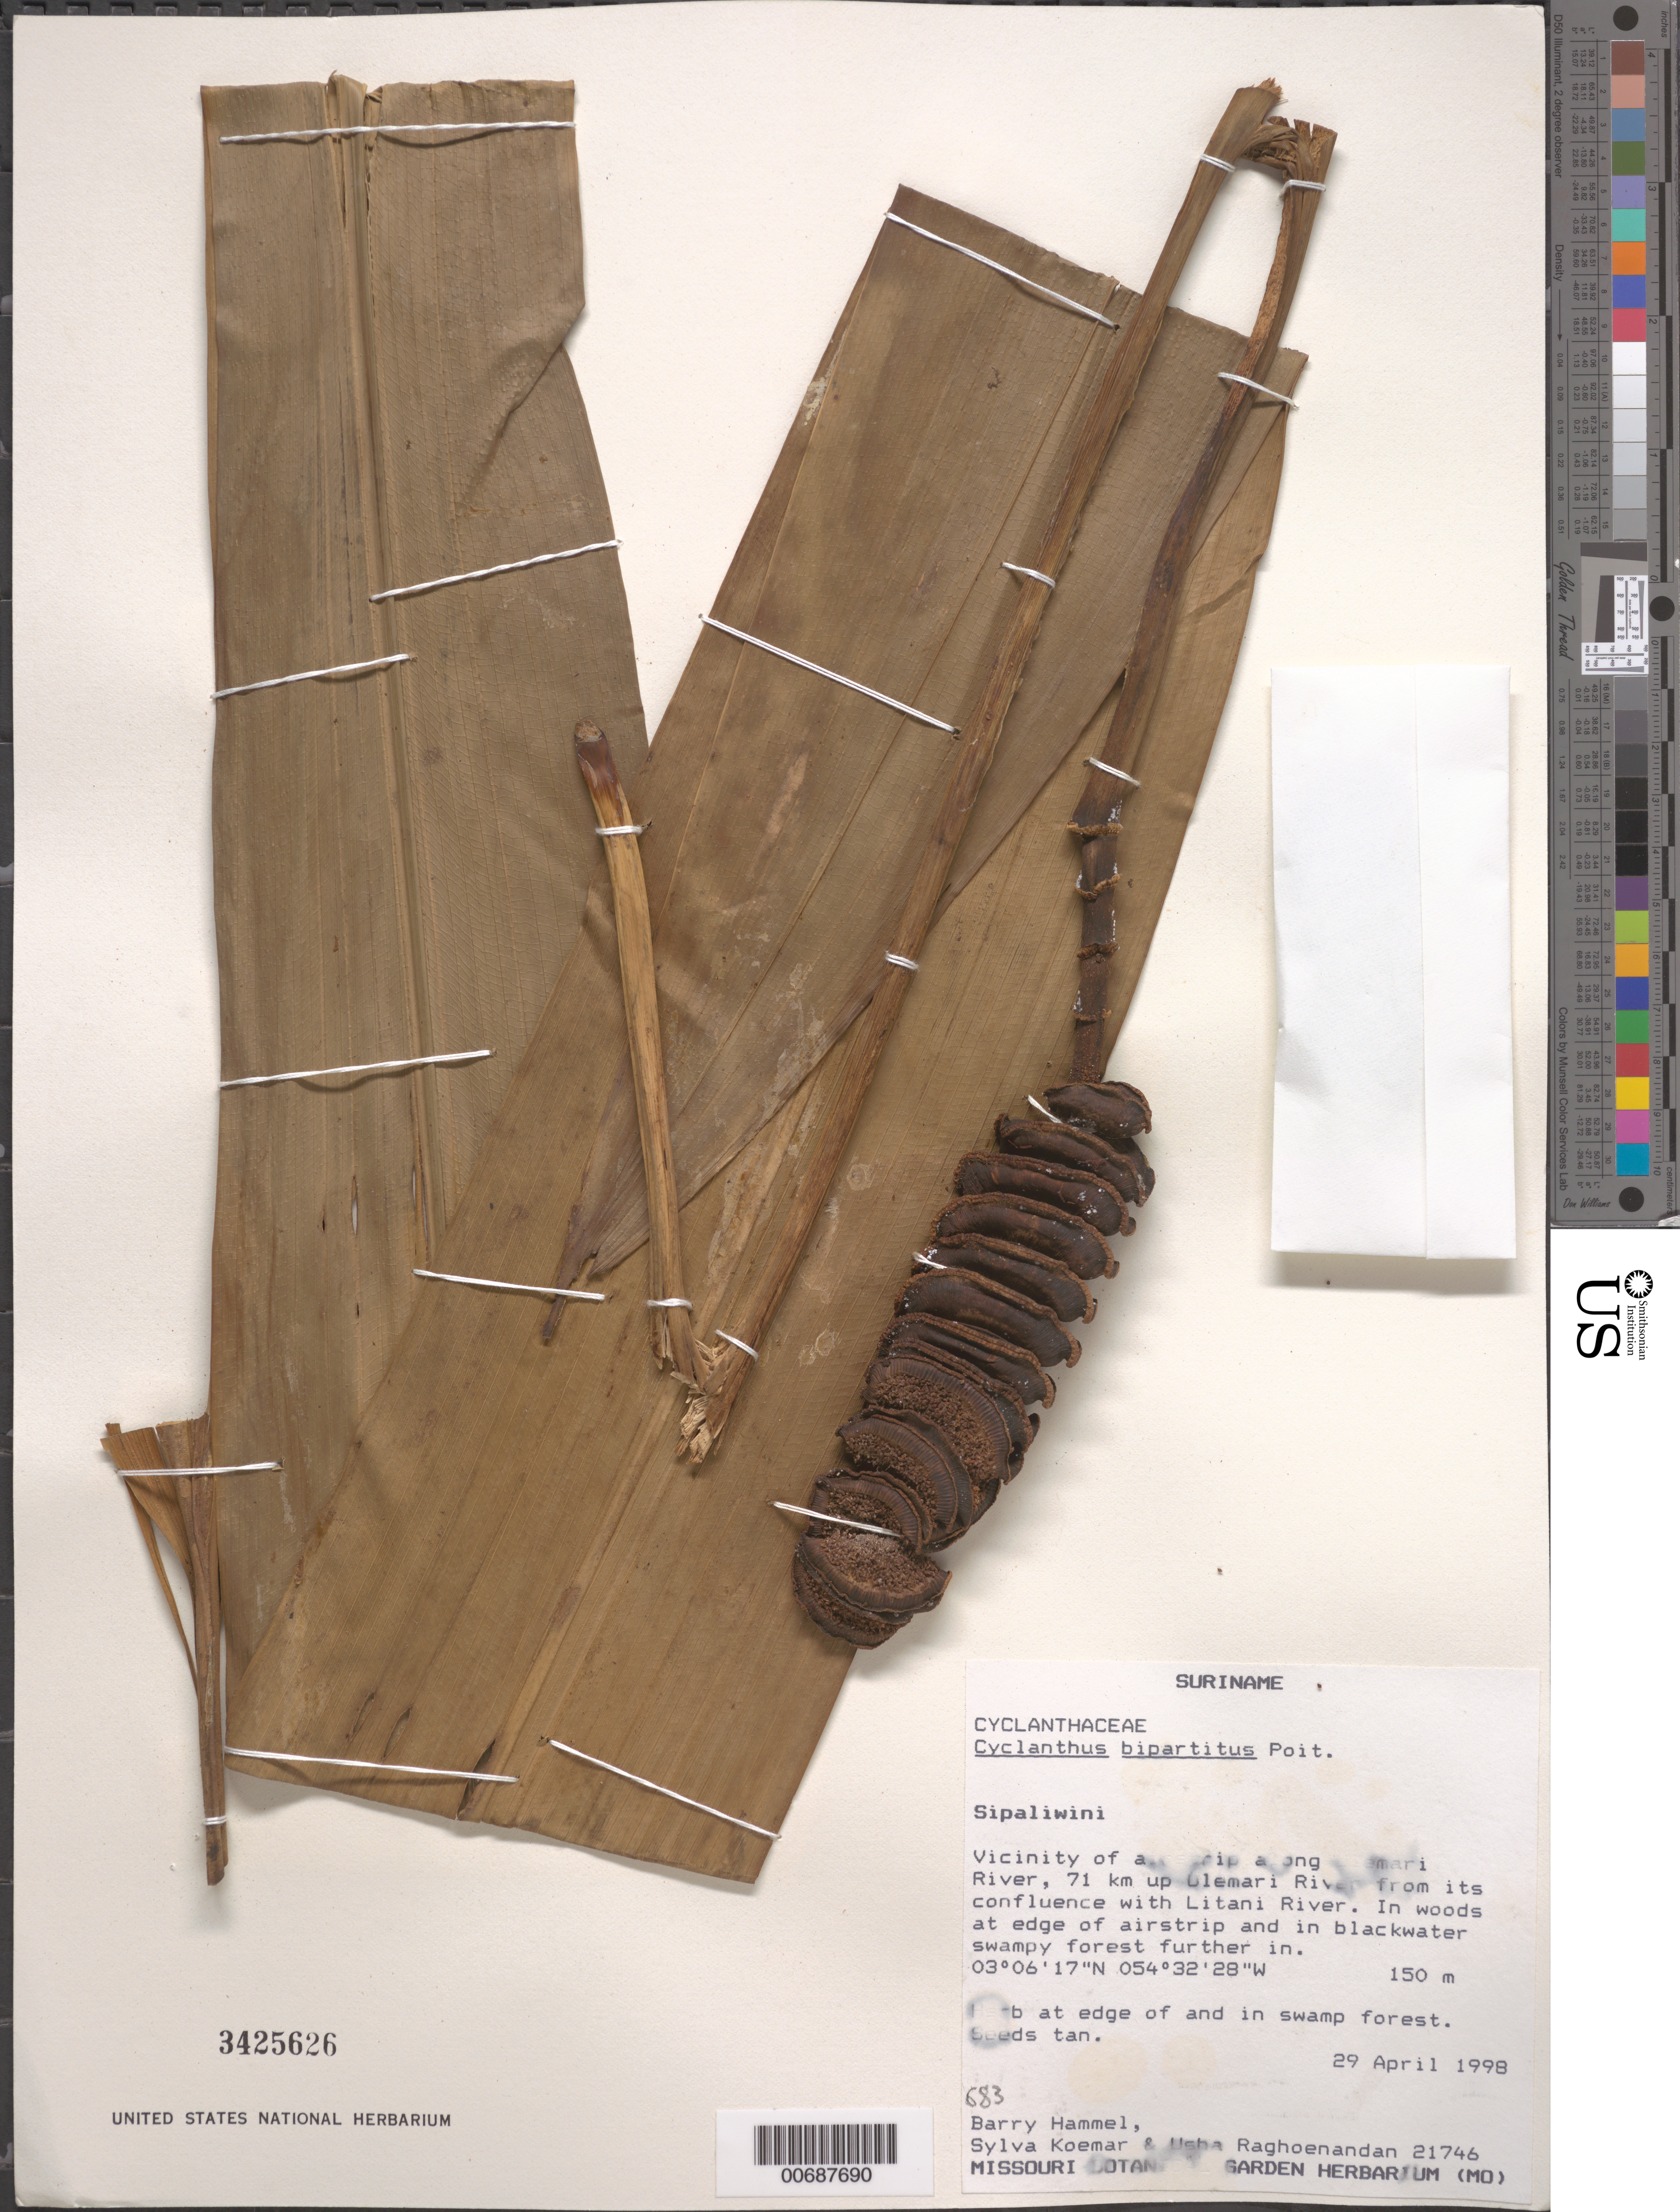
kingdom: Plantae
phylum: Tracheophyta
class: Liliopsida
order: Pandanales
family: Cyclanthaceae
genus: Cyclanthus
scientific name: Cyclanthus bipartitus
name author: Poit. ex A. Rich.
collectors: B. Hammel, S. Koemar & U. Raghoenandan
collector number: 21746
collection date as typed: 29-Apr-98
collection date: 1998-04-29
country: Suriname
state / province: Sipaliwini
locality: Ulemari R., ca. 71 km upstream from confl. with Litani R., vicinity of airstrip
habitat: Woods at edge of airstrip and in blackwater swampy forest further in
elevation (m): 150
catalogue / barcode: US 3425626